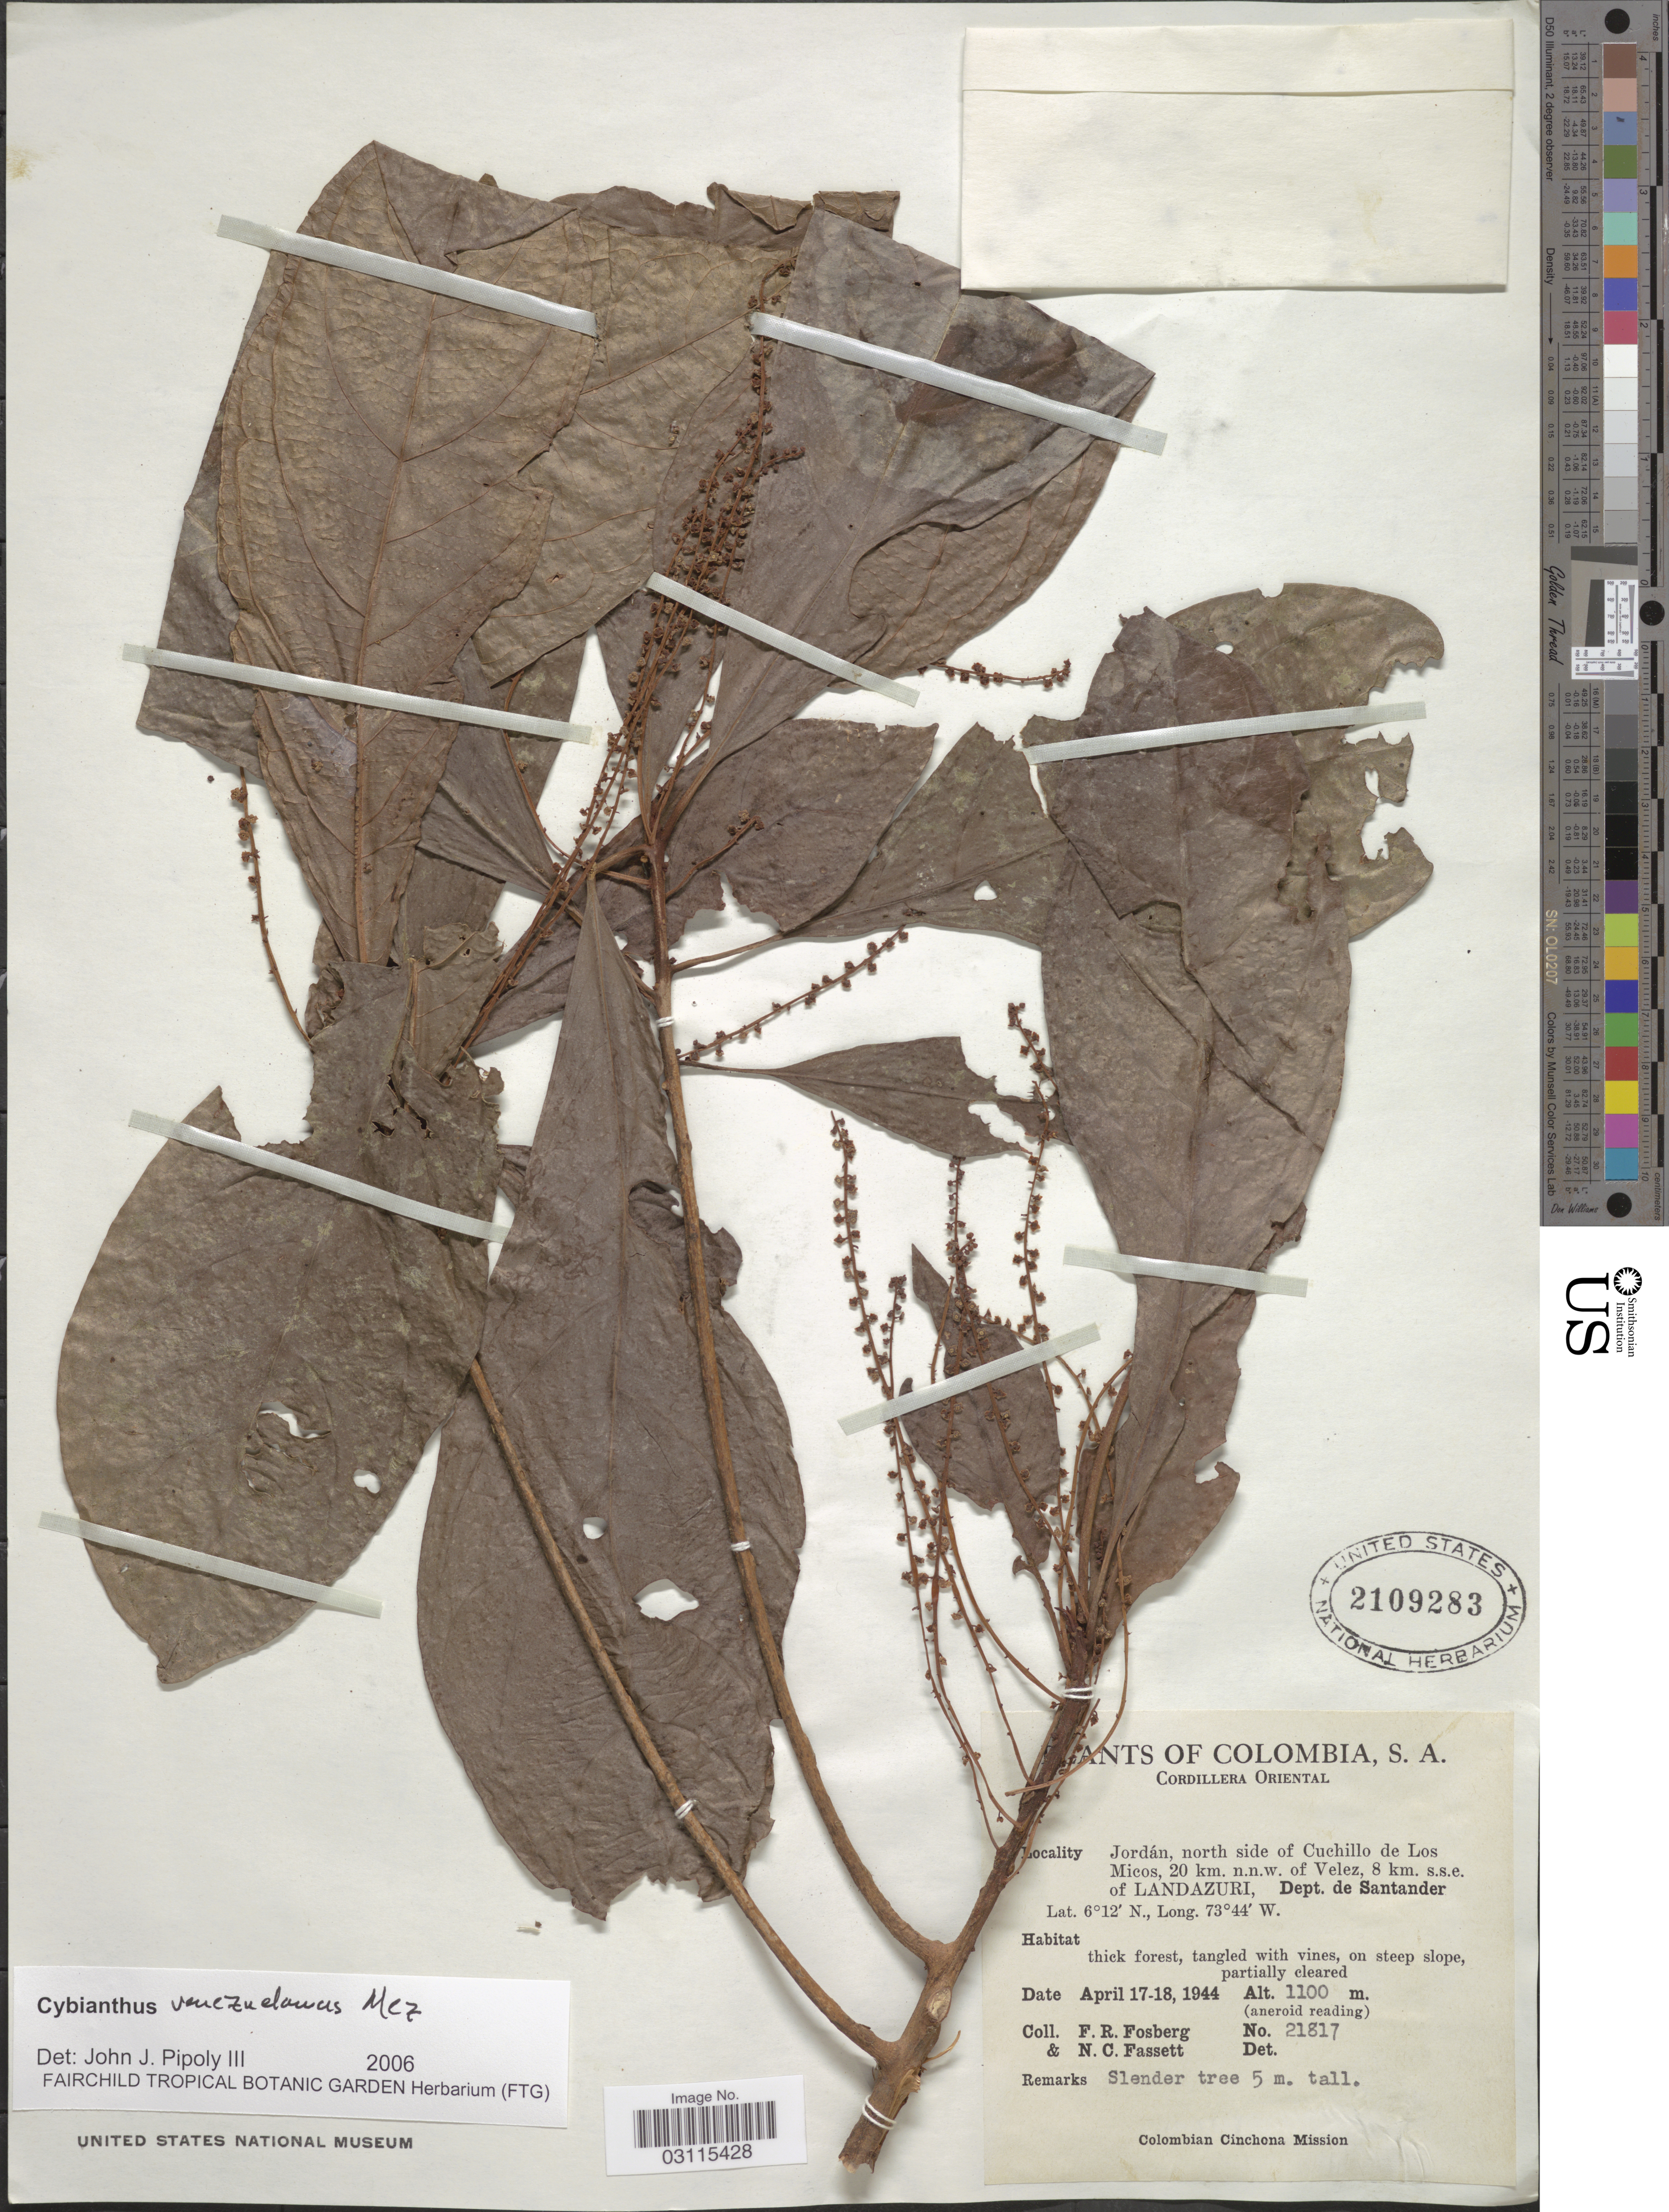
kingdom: Plantae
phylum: Tracheophyta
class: Magnoliopsida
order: Ericales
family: Primulaceae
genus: Cybianthus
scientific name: Cybianthus venezuelanus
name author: Mez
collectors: F. R. Fosberg & N. C. Fassett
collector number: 21817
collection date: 1944-04-17/1944-04-18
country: Colombia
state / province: Santander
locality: Cordillera Oriental. Jordán, north side of Cuchillo de Los Micos, 20 km. n. n. w. of Velez, 8 km. s. s. e. of Landazuri, Dept. de Santander.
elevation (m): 1100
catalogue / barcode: US 2109283